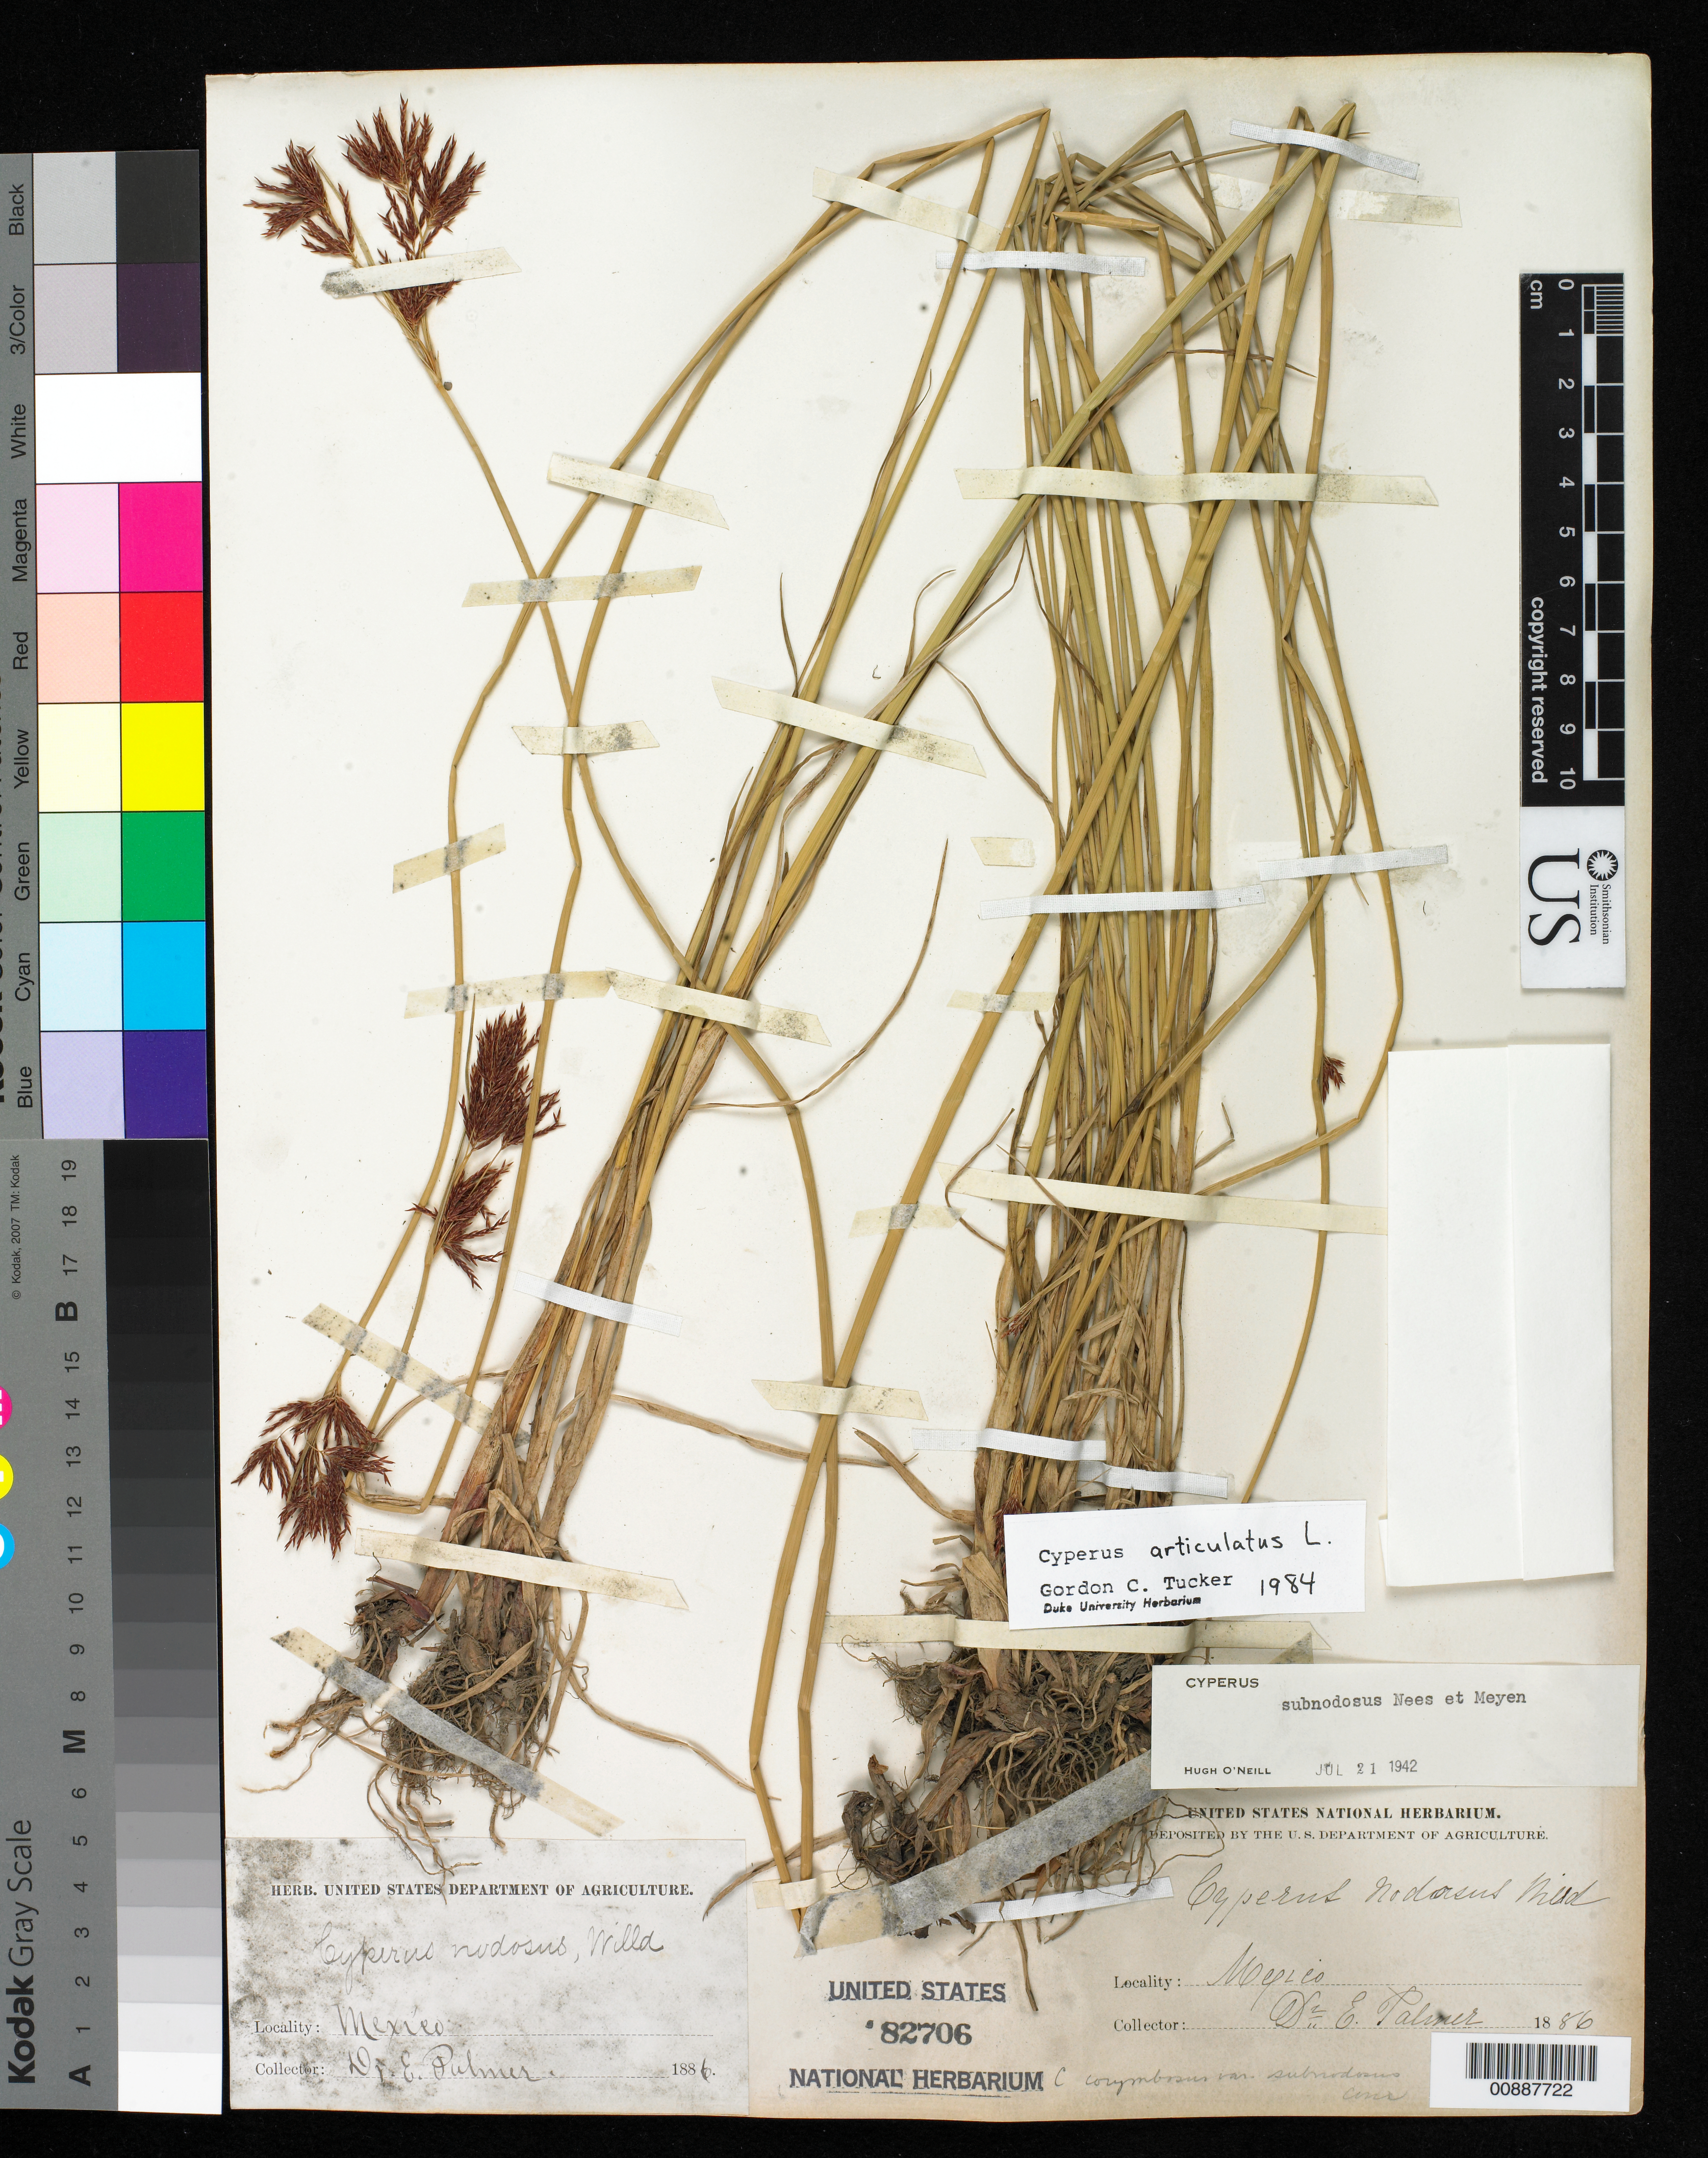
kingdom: Plantae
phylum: Tracheophyta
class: Liliopsida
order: Poales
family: Cyperaceae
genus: Cyperus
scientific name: Cyperus articulatus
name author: L.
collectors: E. Palmer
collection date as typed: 1886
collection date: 1886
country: Mexico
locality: Mexico.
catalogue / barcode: US 82706